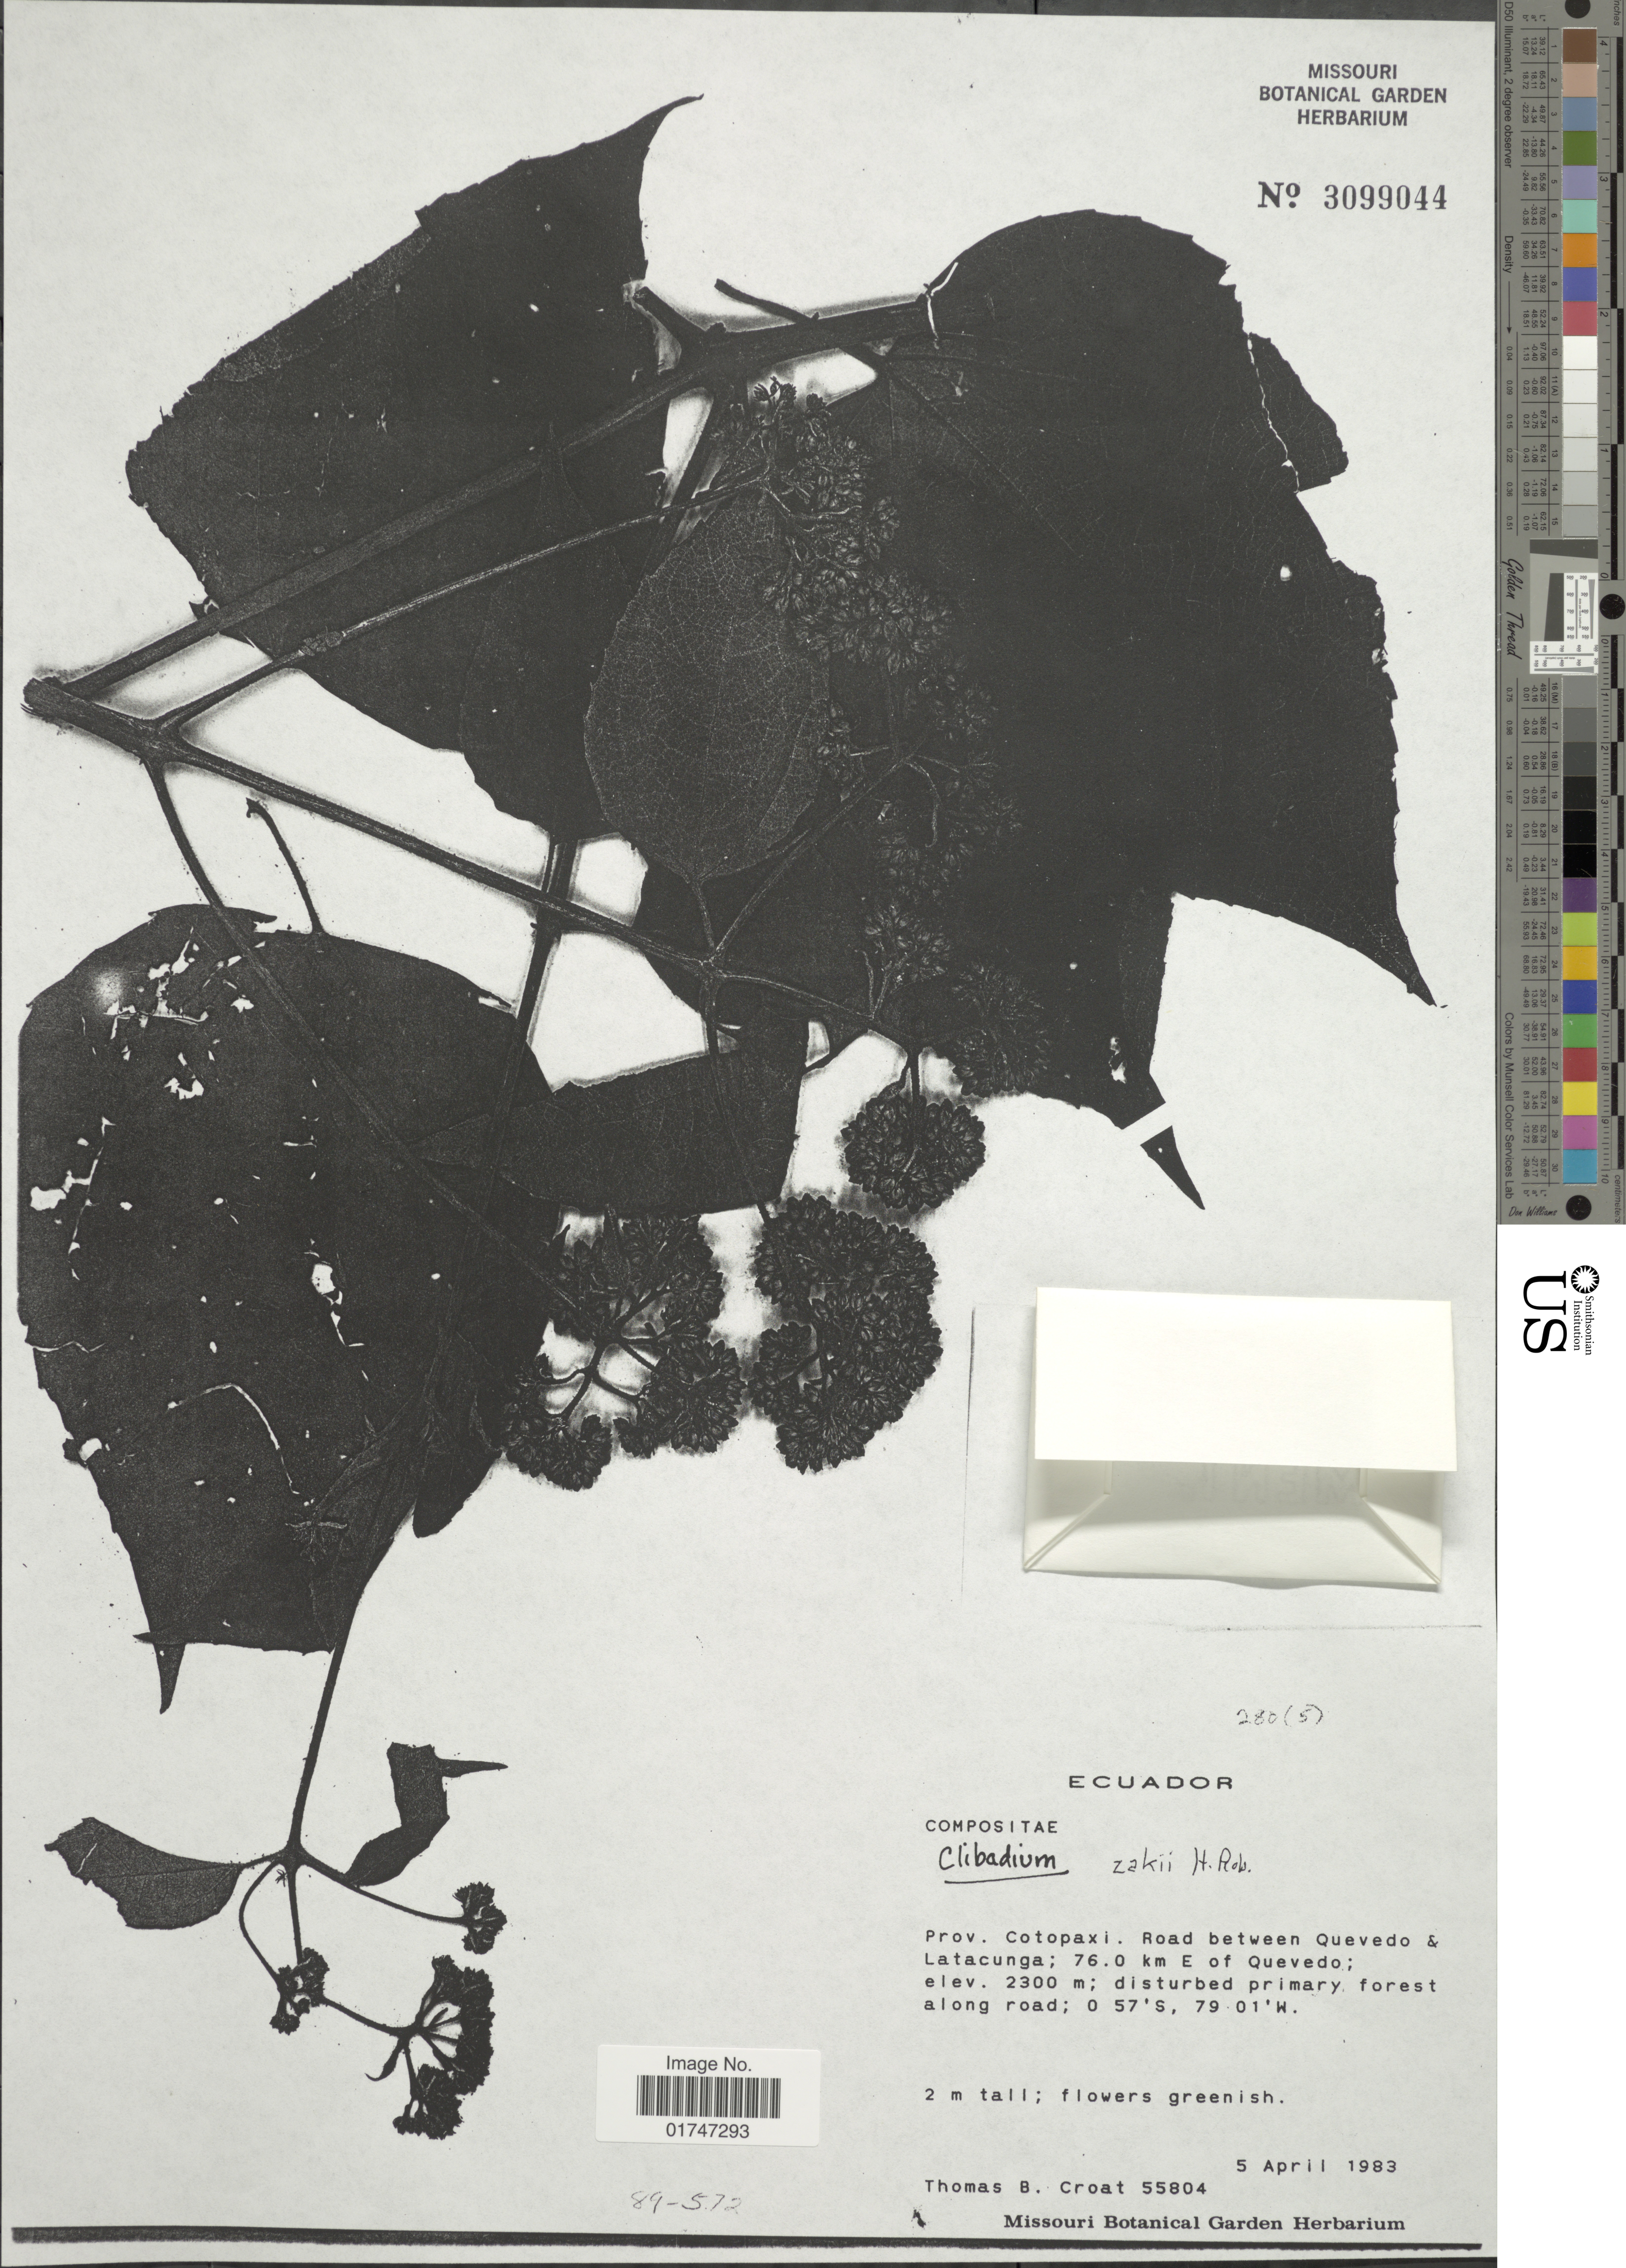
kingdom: Plantae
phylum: Tracheophyta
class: Magnoliopsida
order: Asterales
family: Asteraceae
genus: Clibadium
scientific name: Clibadium zakii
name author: H. Rob.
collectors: T. B. Croat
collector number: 55804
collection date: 1983-04-05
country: Ecuador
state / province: Cotopaxi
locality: Road between Quevedo & Latacunga; 76.0 km E of Quevedo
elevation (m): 2300